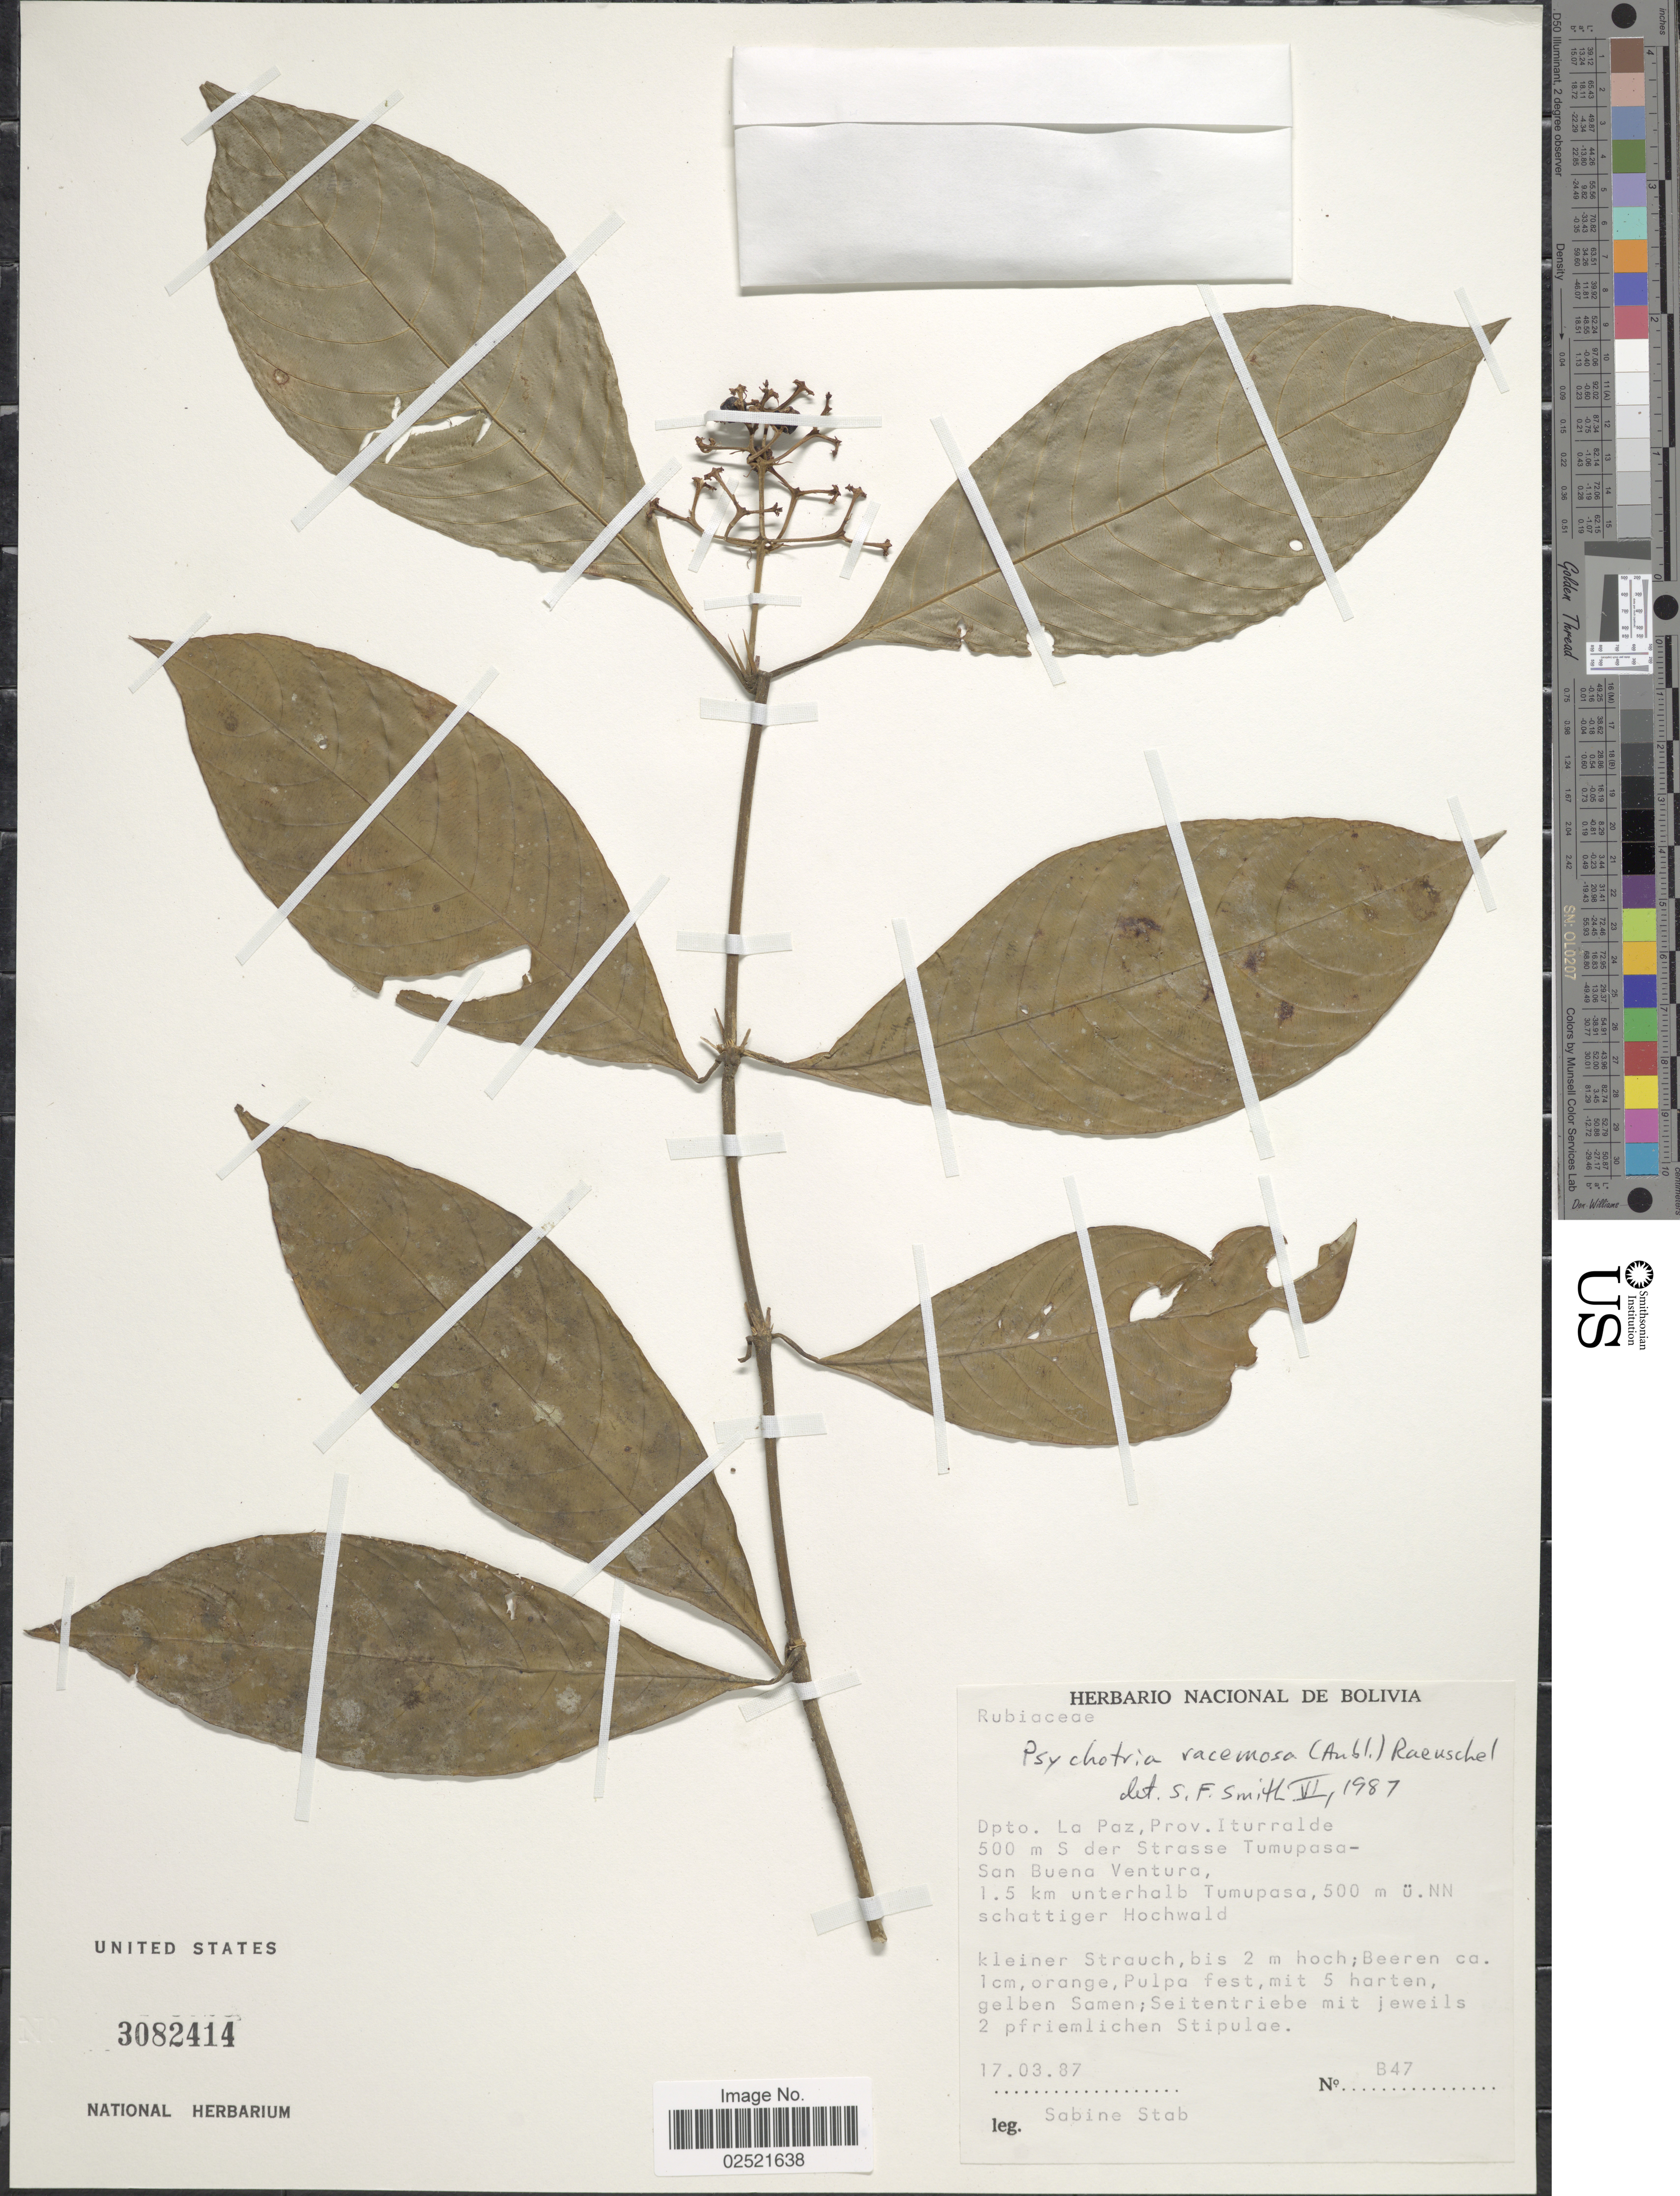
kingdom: Plantae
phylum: Tracheophyta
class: Magnoliopsida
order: Gentianales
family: Rubiaceae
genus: Psychotria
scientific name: Psychotria racemosa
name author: Rich.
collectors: S. Stab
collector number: B47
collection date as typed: Transcribed d/m/y: 17/3/87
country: Bolivia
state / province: La Paz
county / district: Iturralde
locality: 500 m S der Strasse Tumupasa-San Buena Ventura, 1.5 km unterhalb Tumupasa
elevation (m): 500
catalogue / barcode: US 3082414